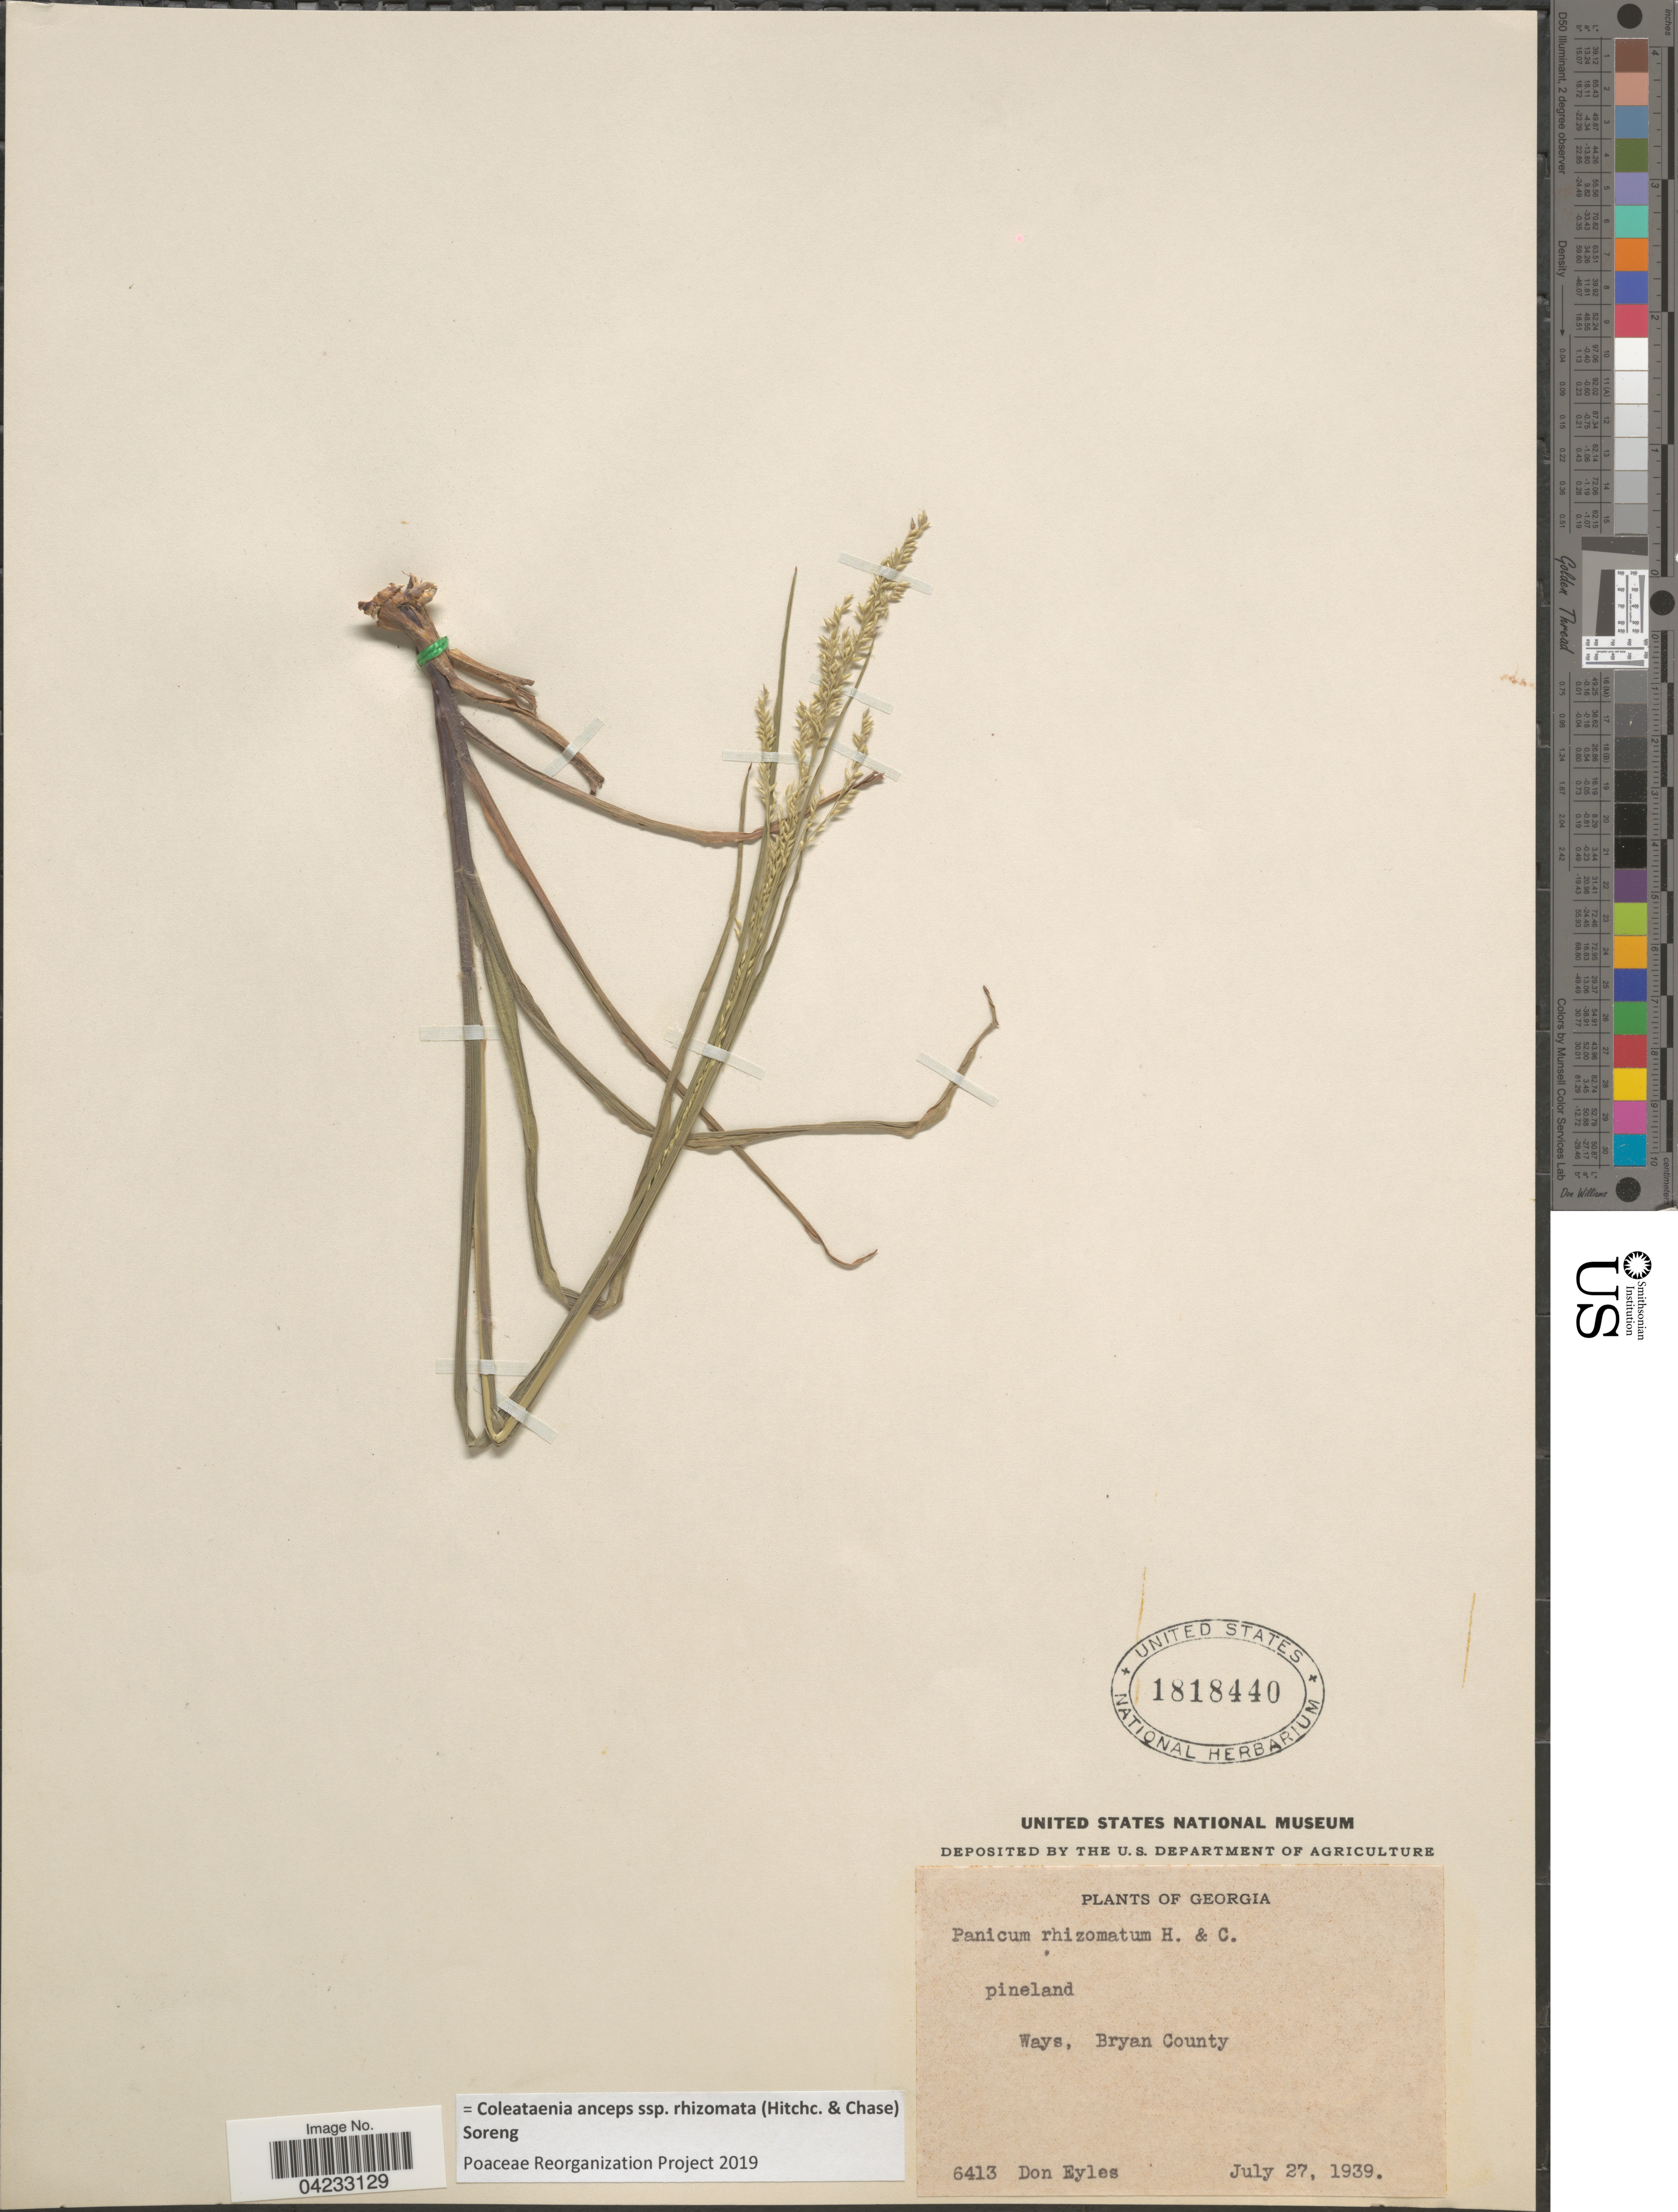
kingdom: Plantae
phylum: Tracheophyta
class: Liliopsida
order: Poales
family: Poaceae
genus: Coleataenia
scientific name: Coleataenia anceps subsp. rhizomata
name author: (Hitchc. & Chase) Soreng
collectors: D. Eyles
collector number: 6413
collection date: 1939-07-27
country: United States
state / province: Georgia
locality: Ways, Bryan County.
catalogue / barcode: US 1818440